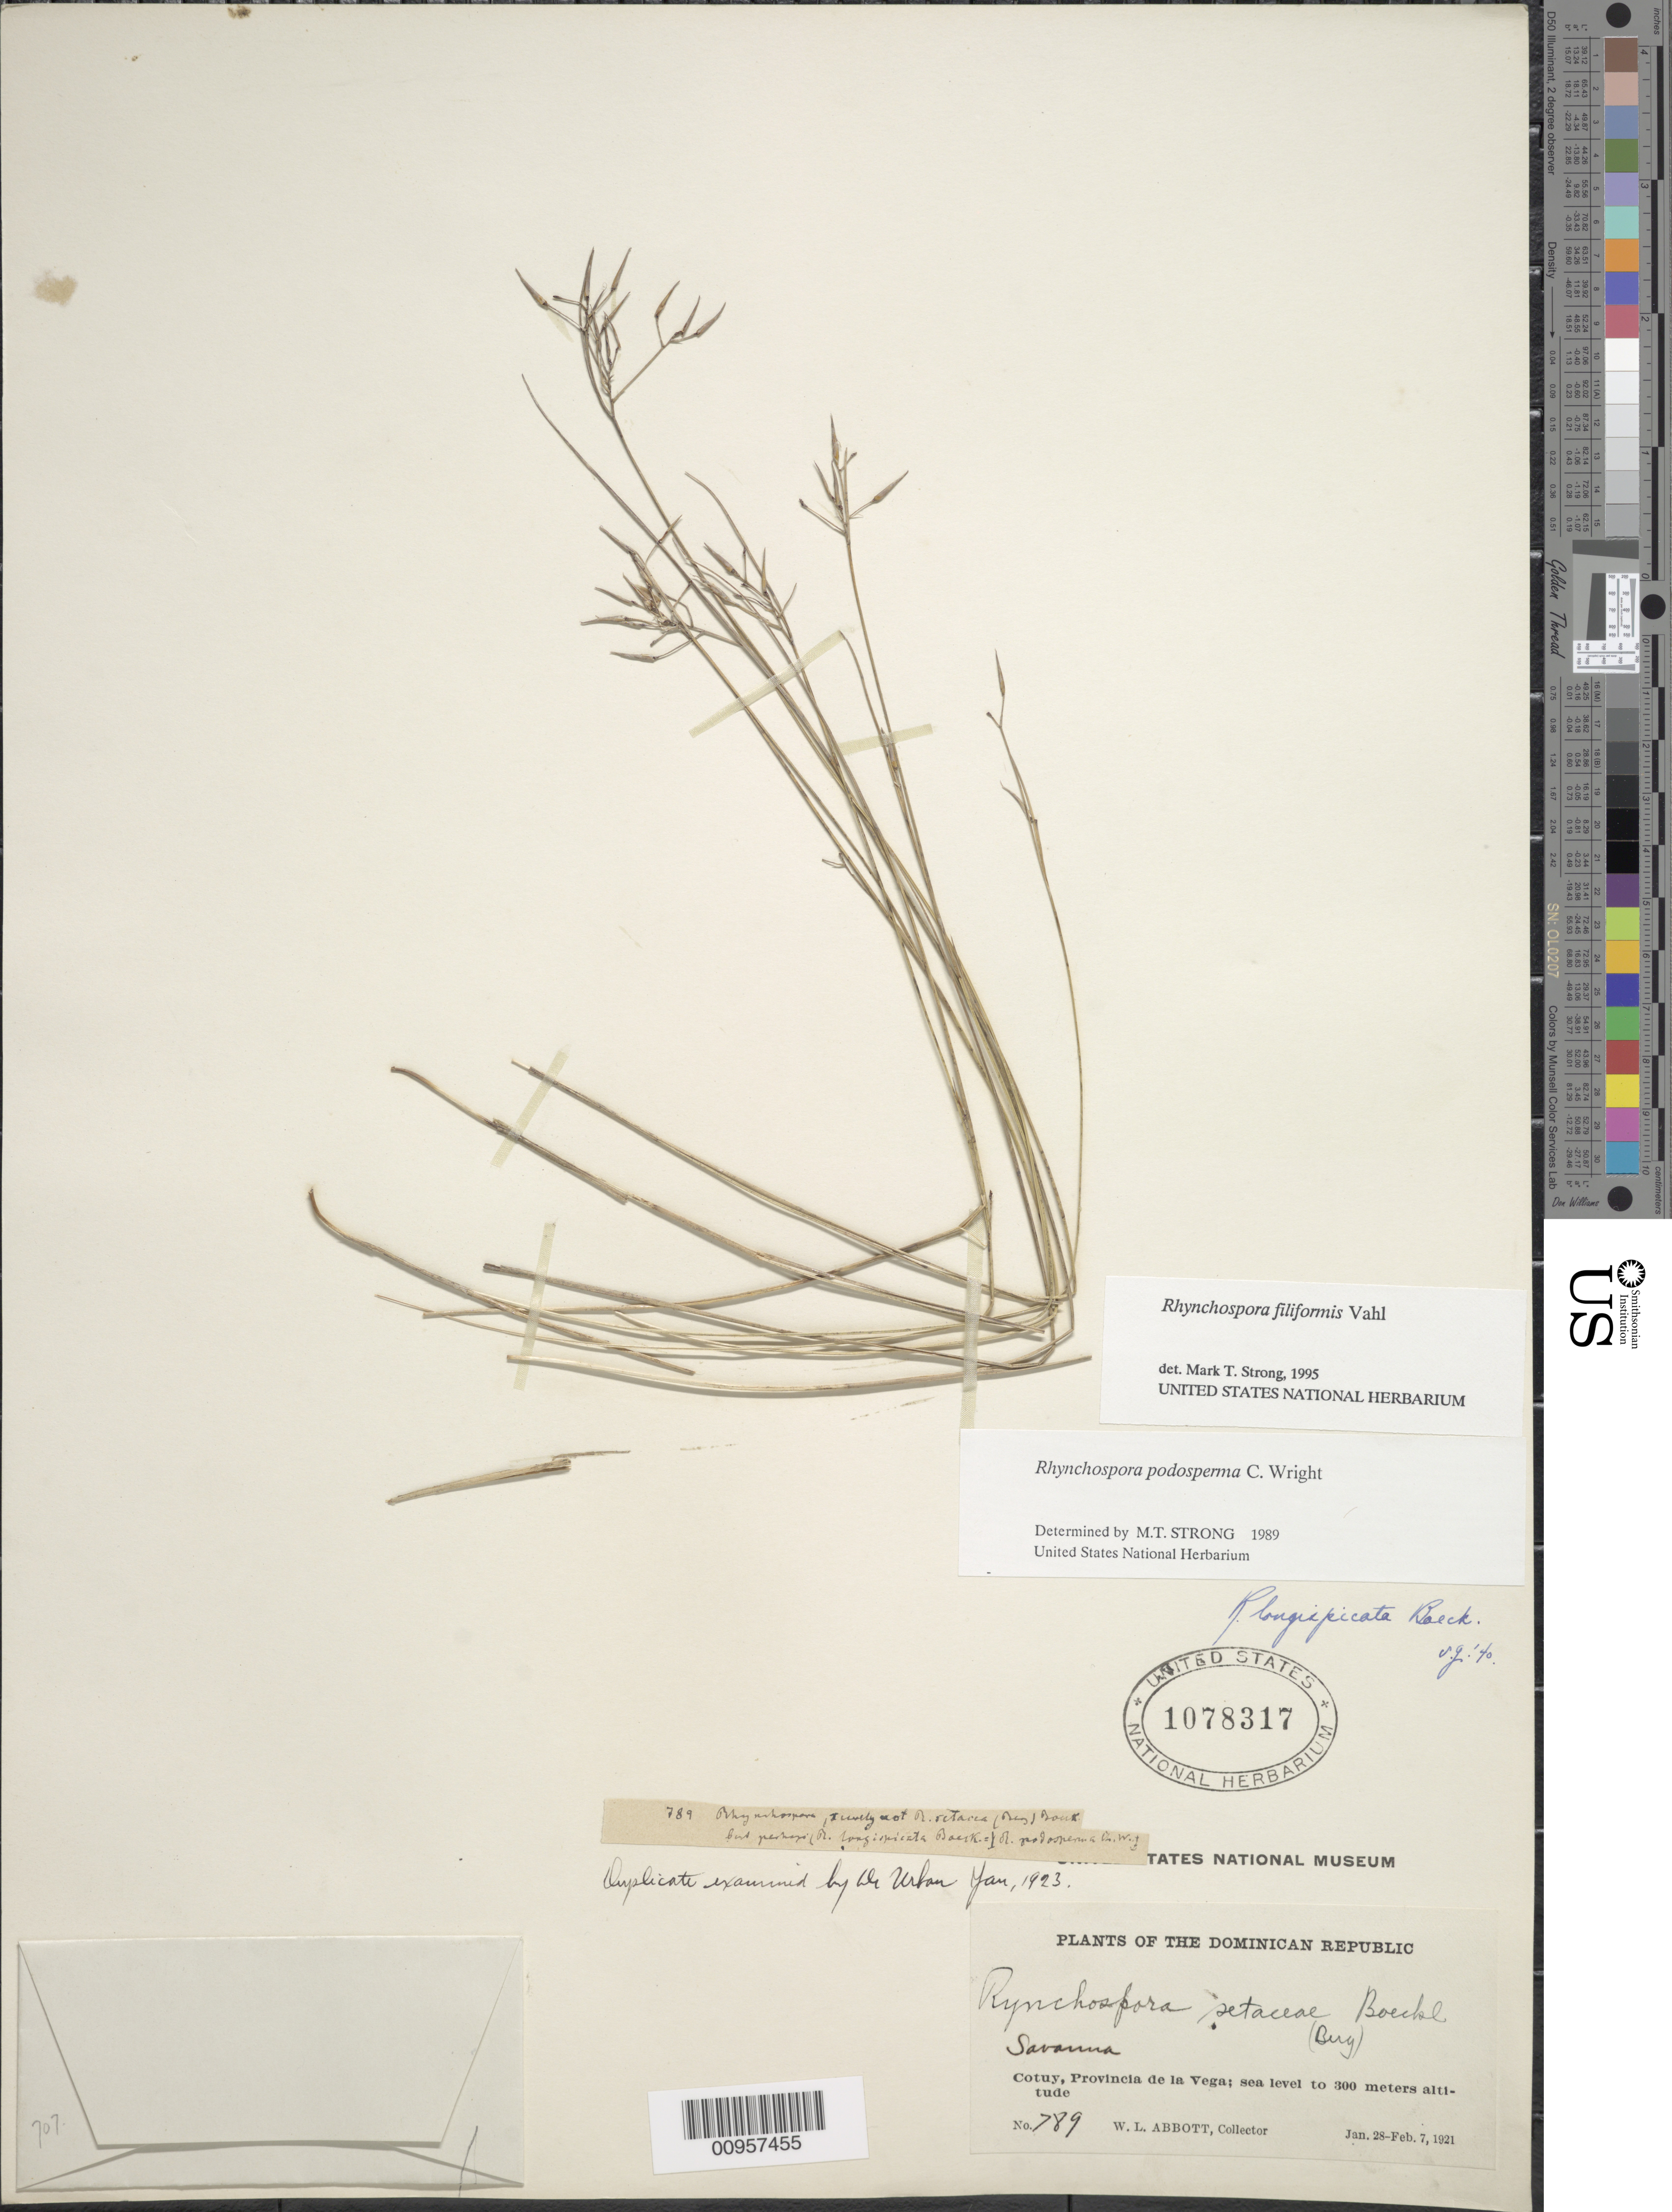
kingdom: Plantae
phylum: Tracheophyta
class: Liliopsida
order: Poales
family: Cyperaceae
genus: Rhynchospora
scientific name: Rhynchospora filiformis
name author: Vahl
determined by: Strong, M. T., (US), Smithsonian Institution - National Museum of Natural History (UNITED STATES)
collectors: W. L. Abbott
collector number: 789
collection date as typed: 28 Jan 1921 to 07 Feb 1921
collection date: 1921-01-28/1921-02-07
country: Dominican Republic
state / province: La Vega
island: Hispaniola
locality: Cotuy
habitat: Savanna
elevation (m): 0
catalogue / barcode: US 1078317